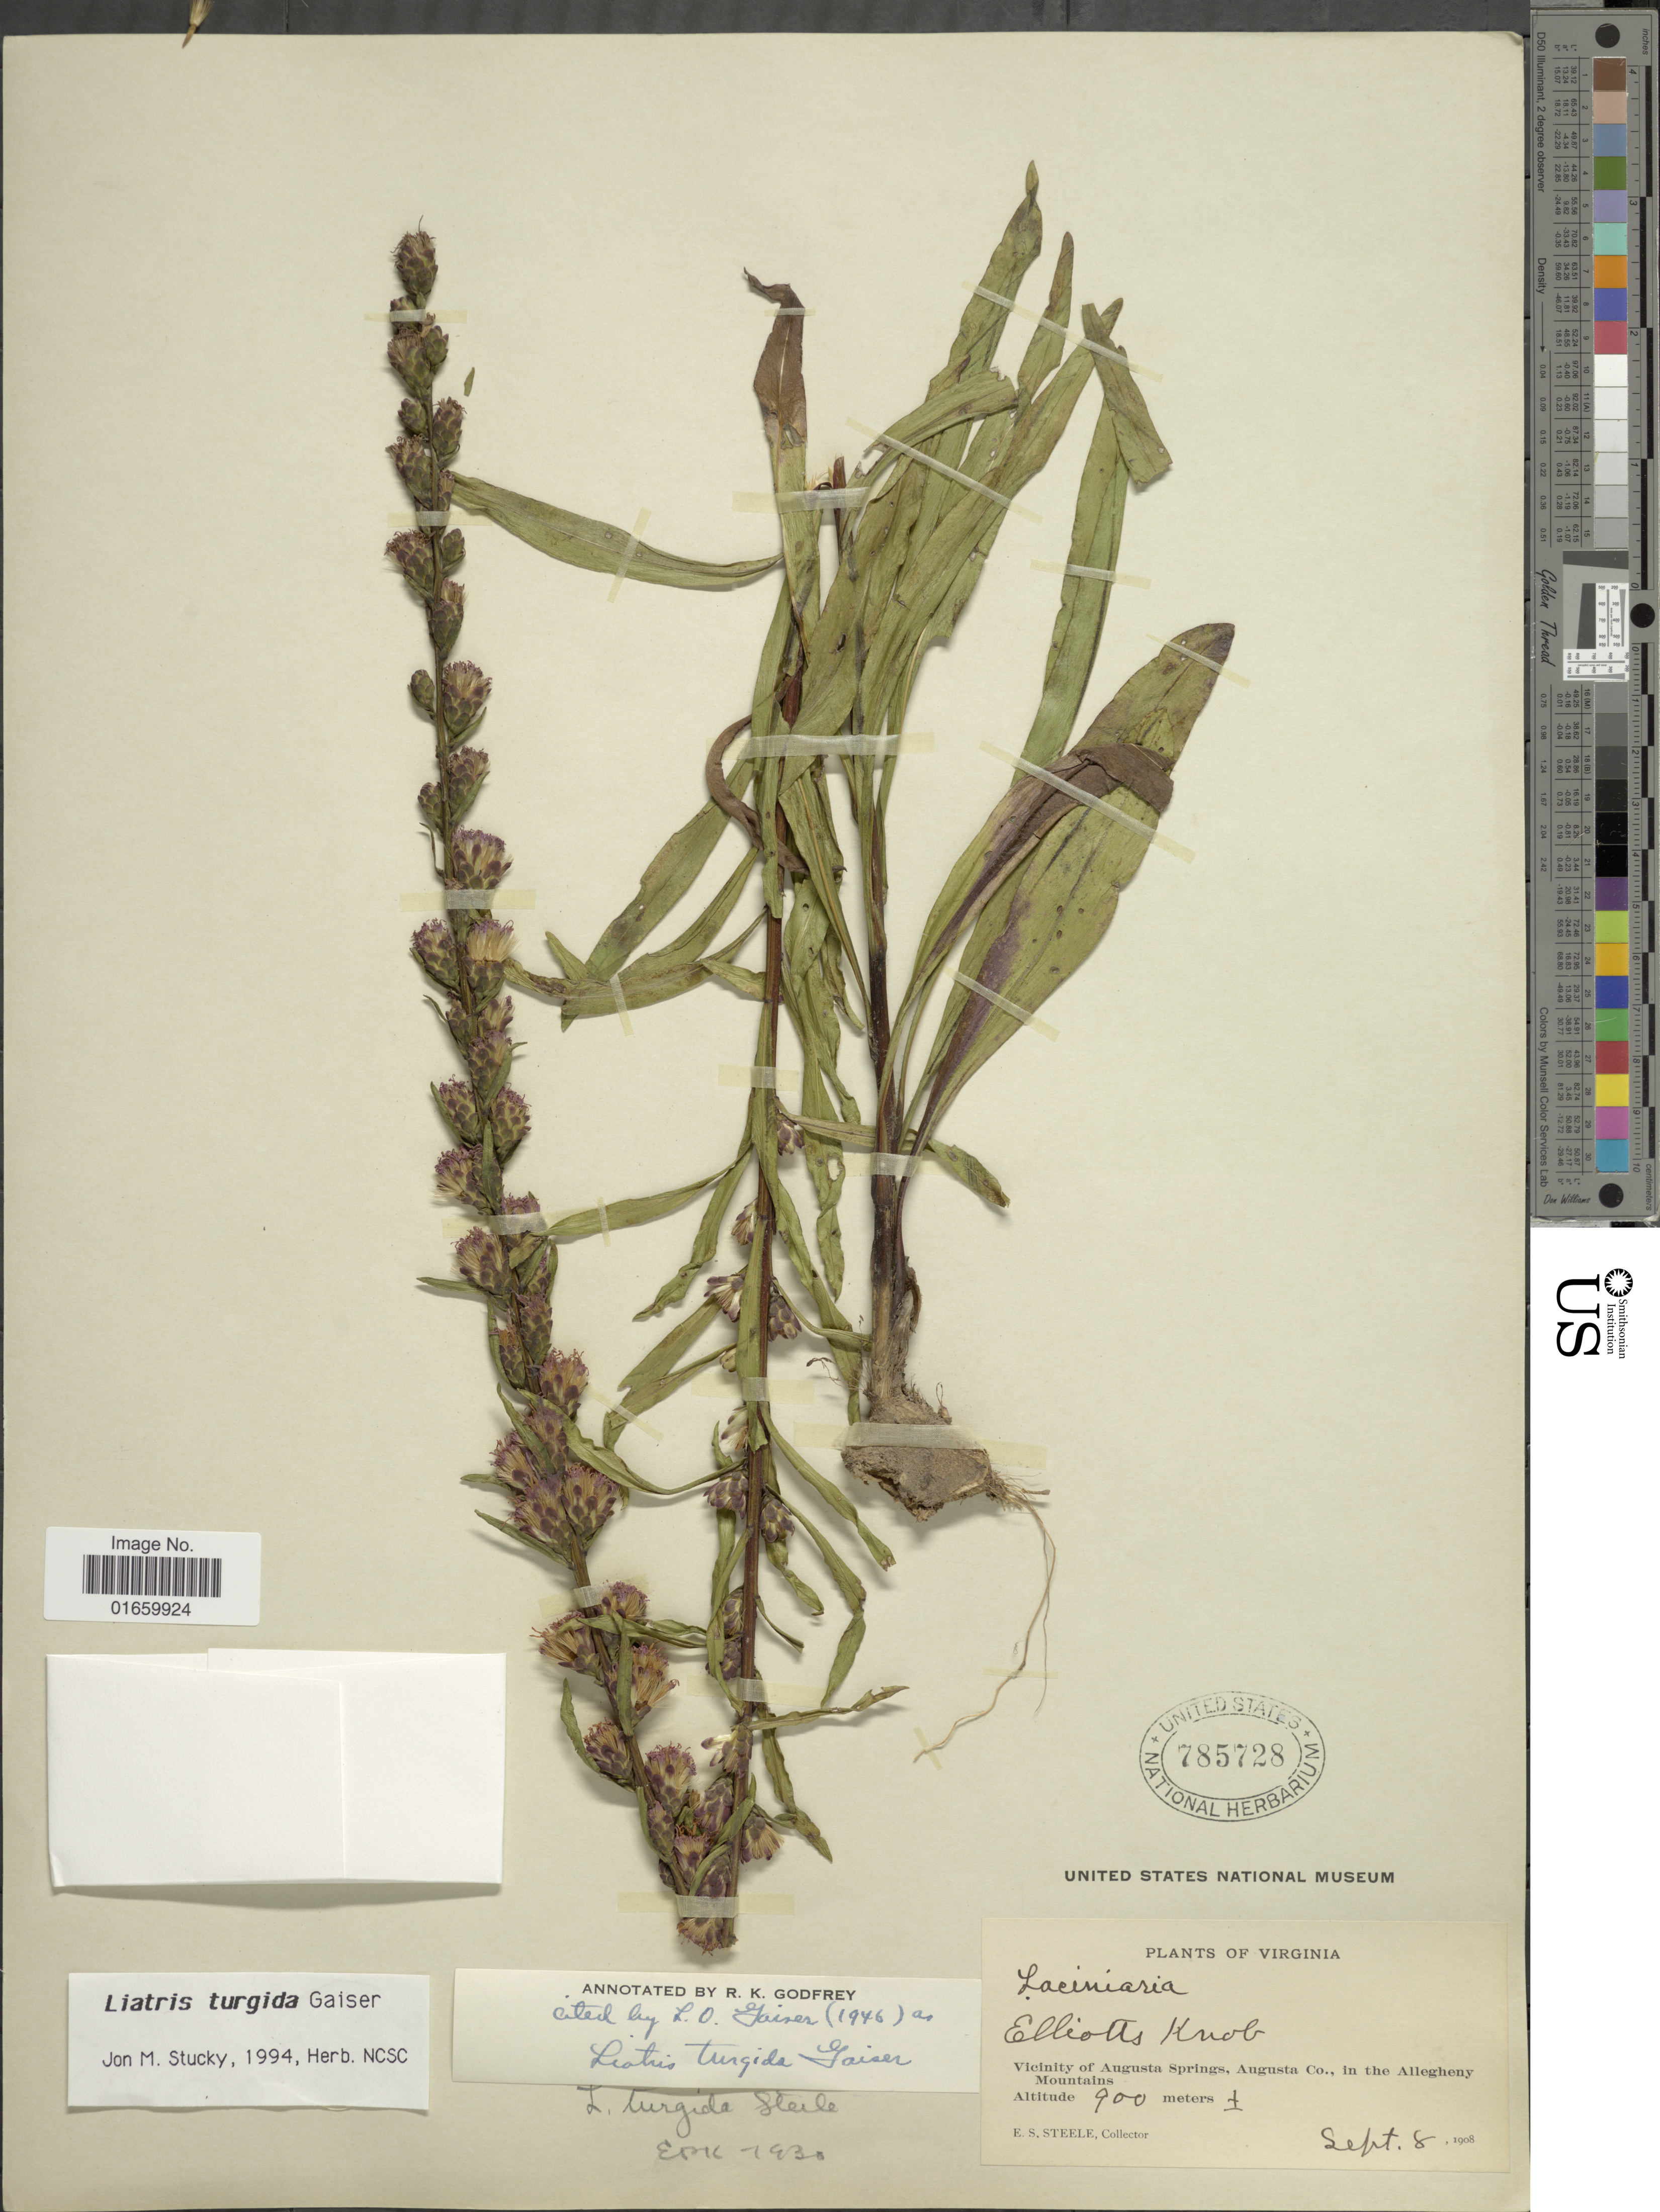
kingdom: Plantae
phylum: Tracheophyta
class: Magnoliopsida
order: Asterales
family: Asteraceae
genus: Liatris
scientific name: Liatris turgida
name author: Gaiser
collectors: E. Steele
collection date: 1908-09-08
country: United States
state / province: Virginia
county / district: Augusta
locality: Vicinity of Augusta Springs, Augusta Co., in the Allegheny Mountains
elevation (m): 900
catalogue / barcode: US 785728